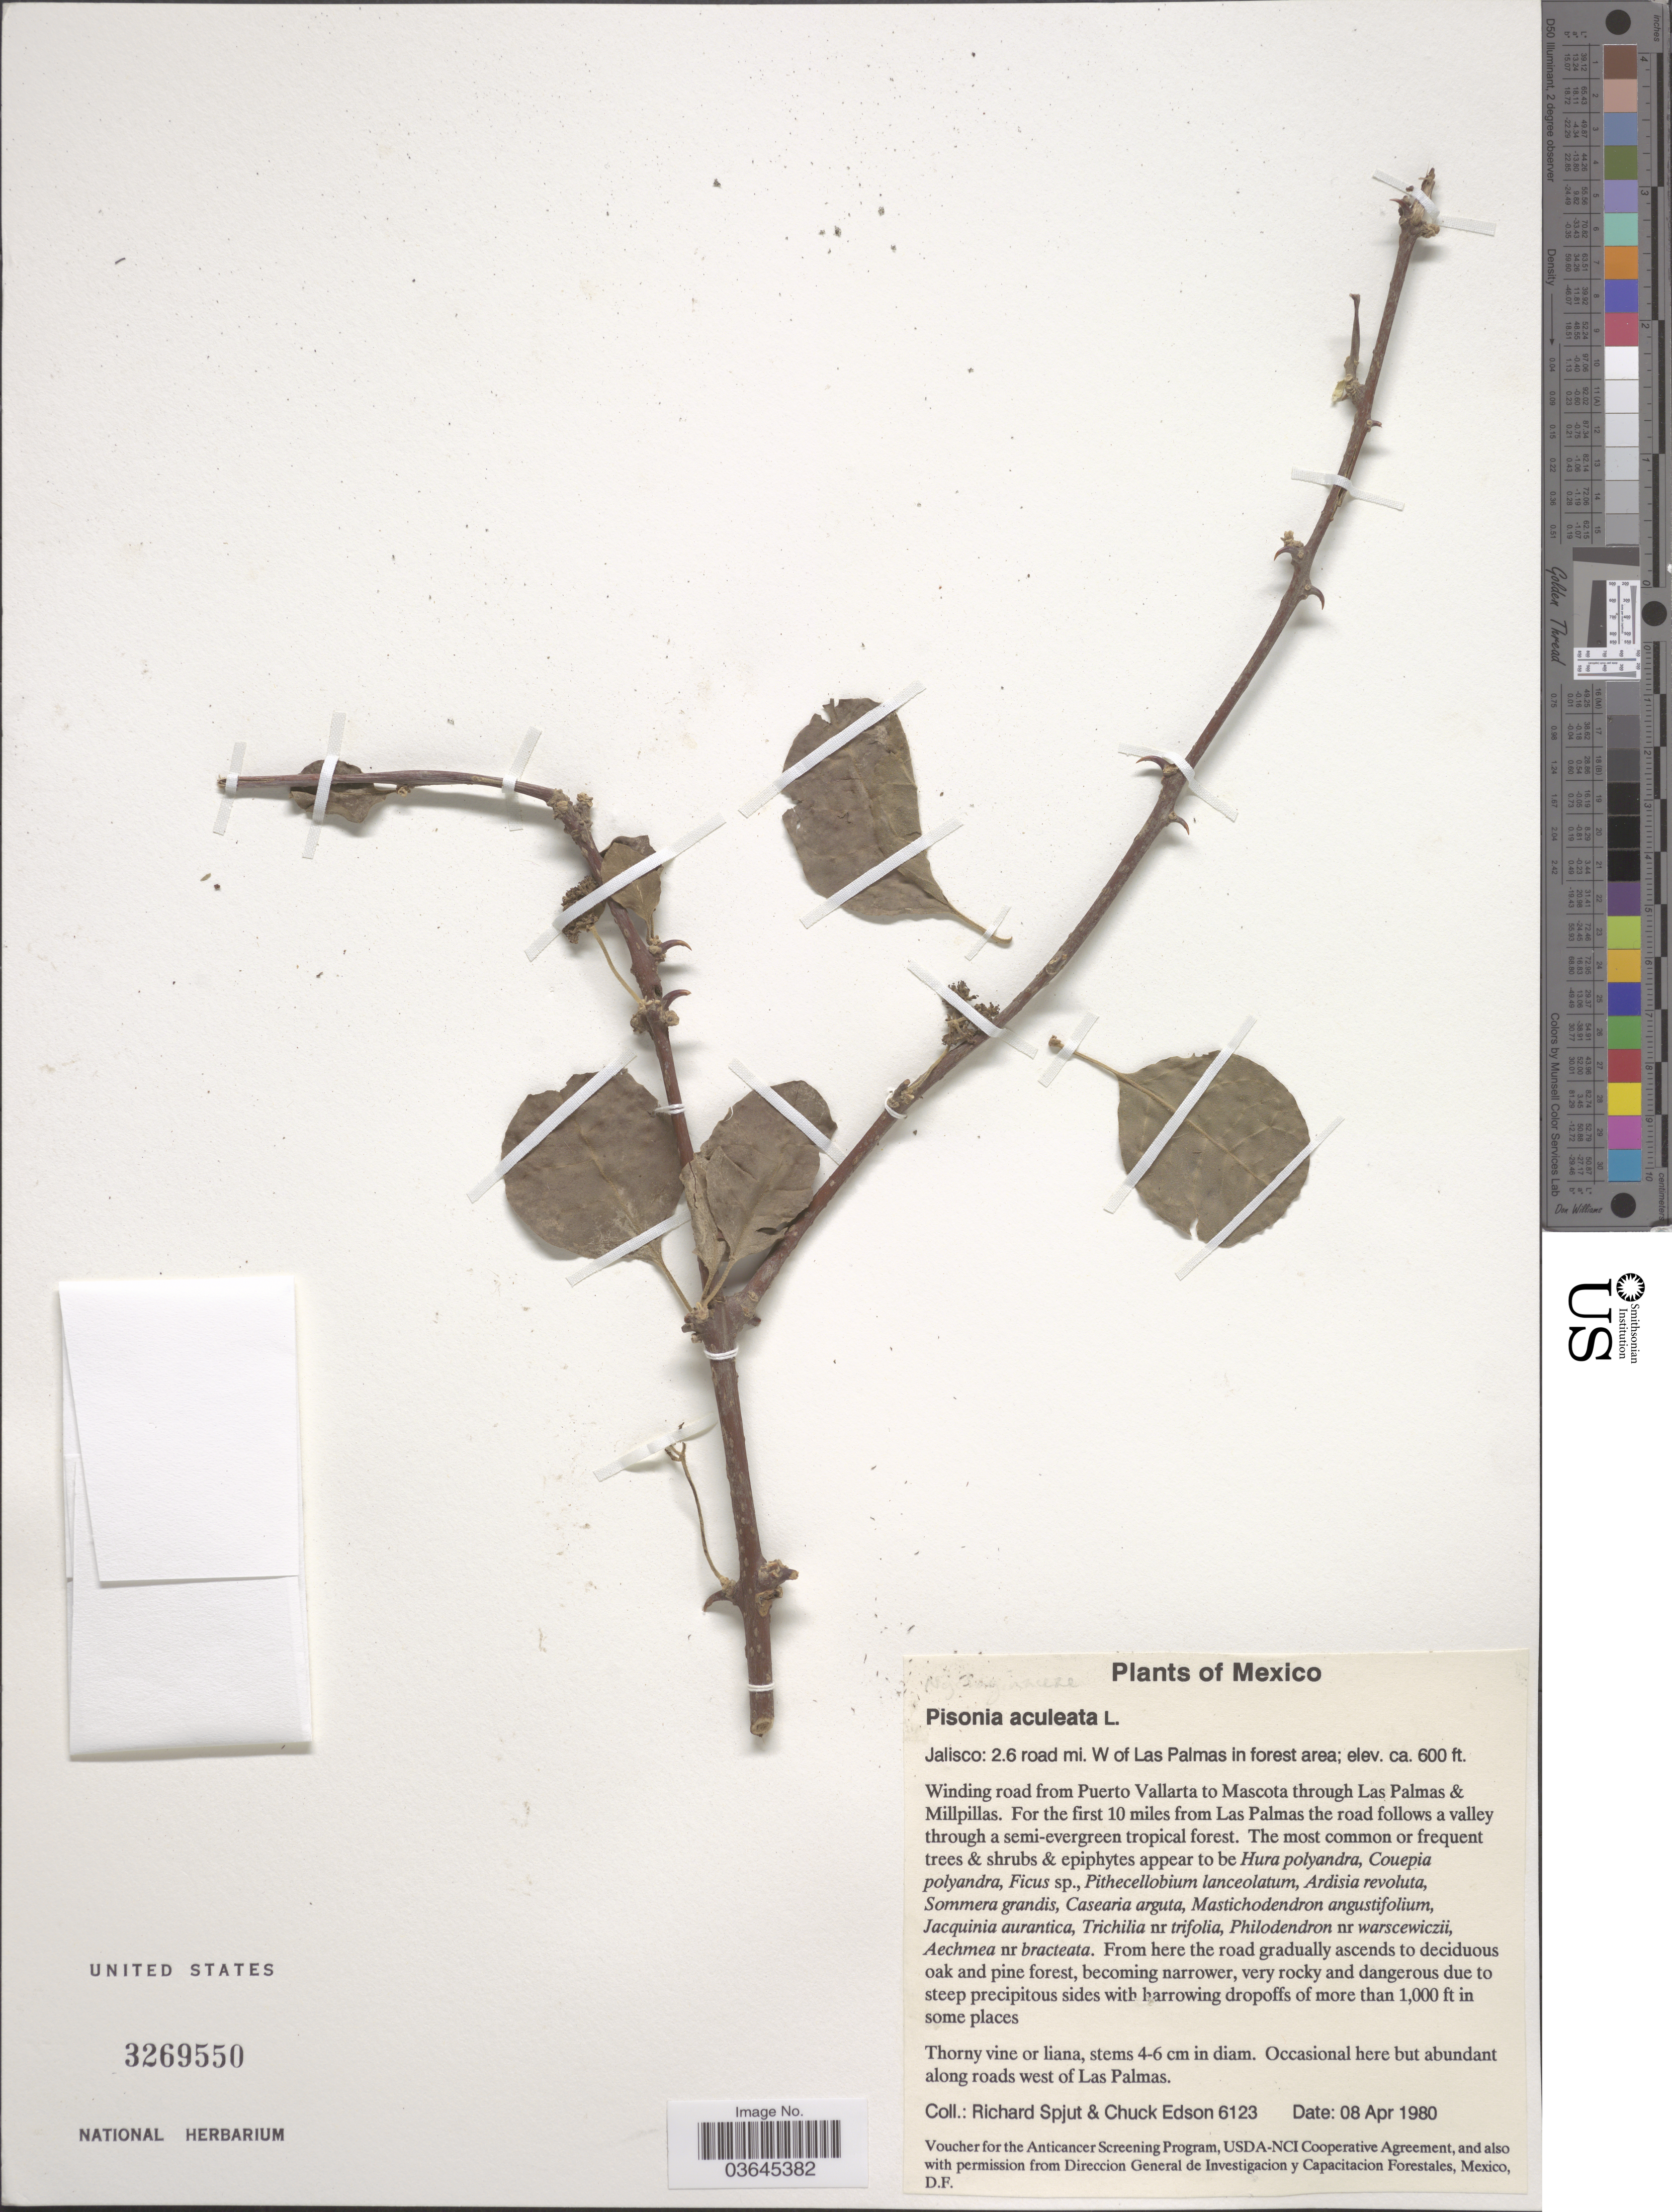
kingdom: Plantae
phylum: Tracheophyta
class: Magnoliopsida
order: Caryophyllales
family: Nyctaginaceae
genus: Pisonia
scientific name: Pisonia aculeata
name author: L.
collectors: R. Spjut & C. Edson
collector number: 6123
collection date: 1980-04-08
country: Mexico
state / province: Jalisco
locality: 2.6 road mi. W of Las Palmas in forest area. Winding road from Puerto Vallarta to Mascota through Las Palmas & Millpillas. For the first 10 miles from Las Palmas the road follows a valley. Along roads west of Las Palmas.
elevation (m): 183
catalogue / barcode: US 3269550